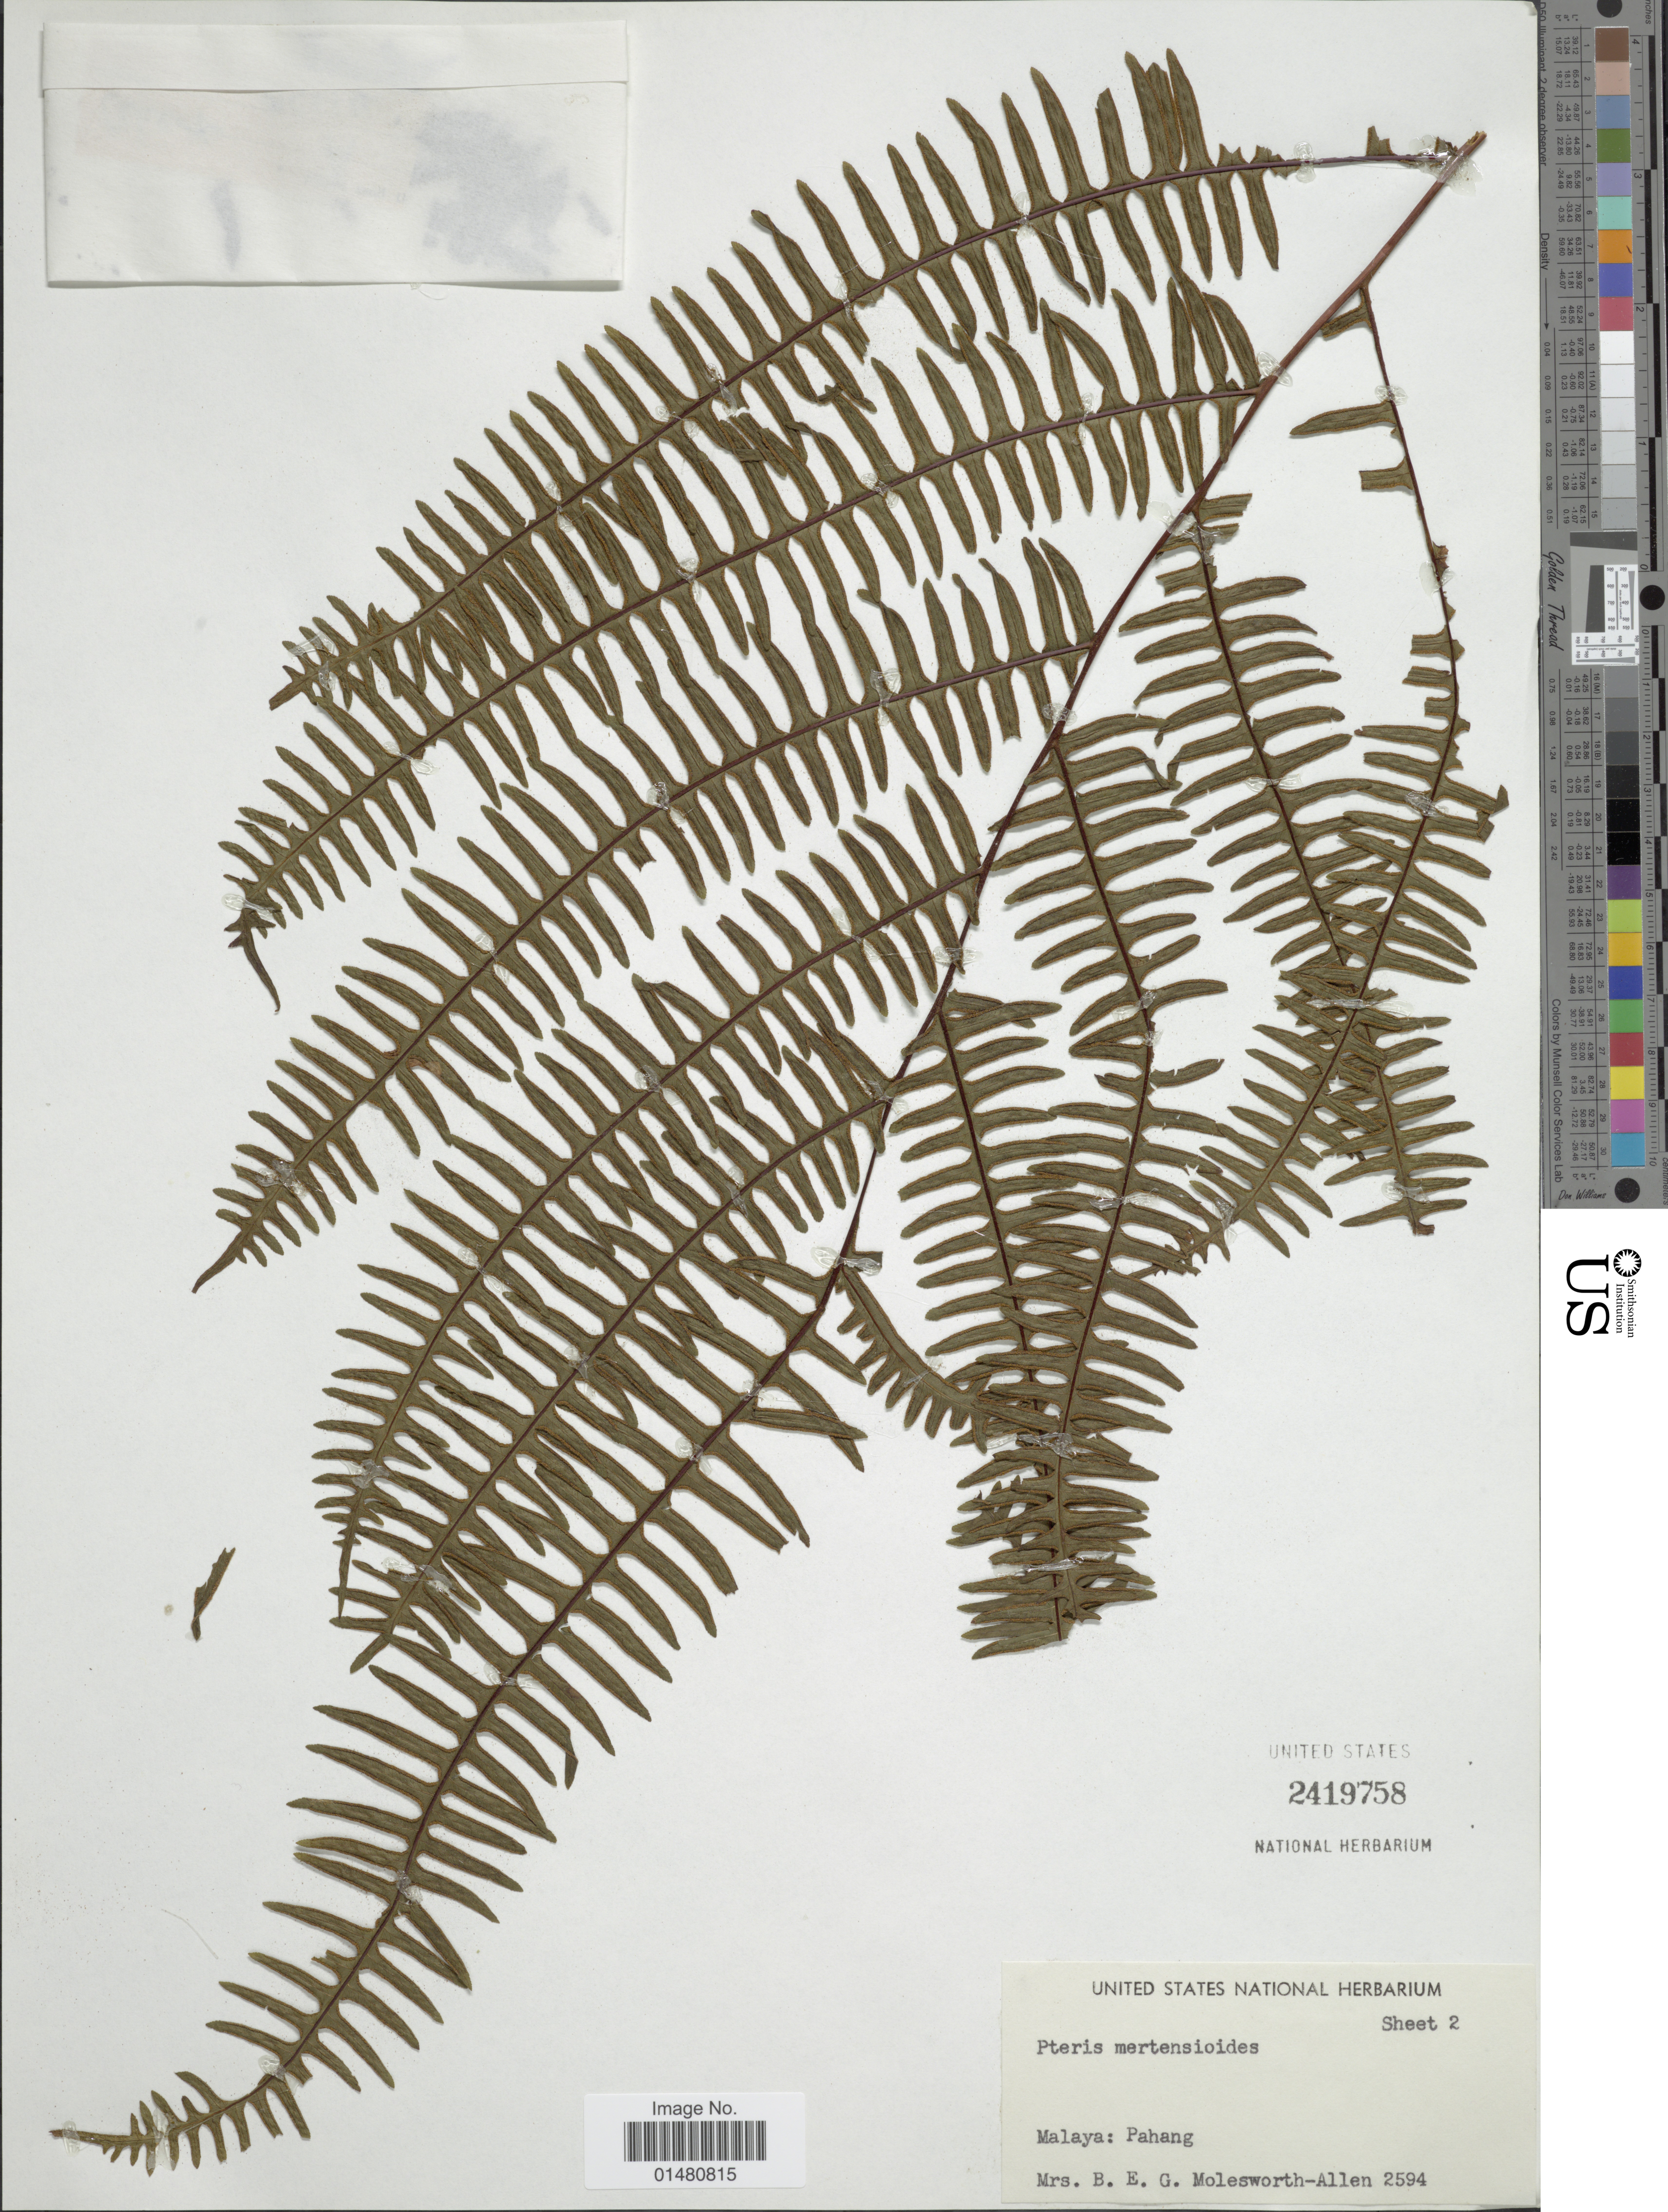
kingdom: Plantae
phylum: Tracheophyta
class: Polypodiopsida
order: Polypodiales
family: Pteridaceae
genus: Pteris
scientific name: Pteris mertensioides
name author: Willd.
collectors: Mrs. B. E. G. Molesworth-Allen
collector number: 2594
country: Malaysia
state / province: Pahang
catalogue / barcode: US 2419758